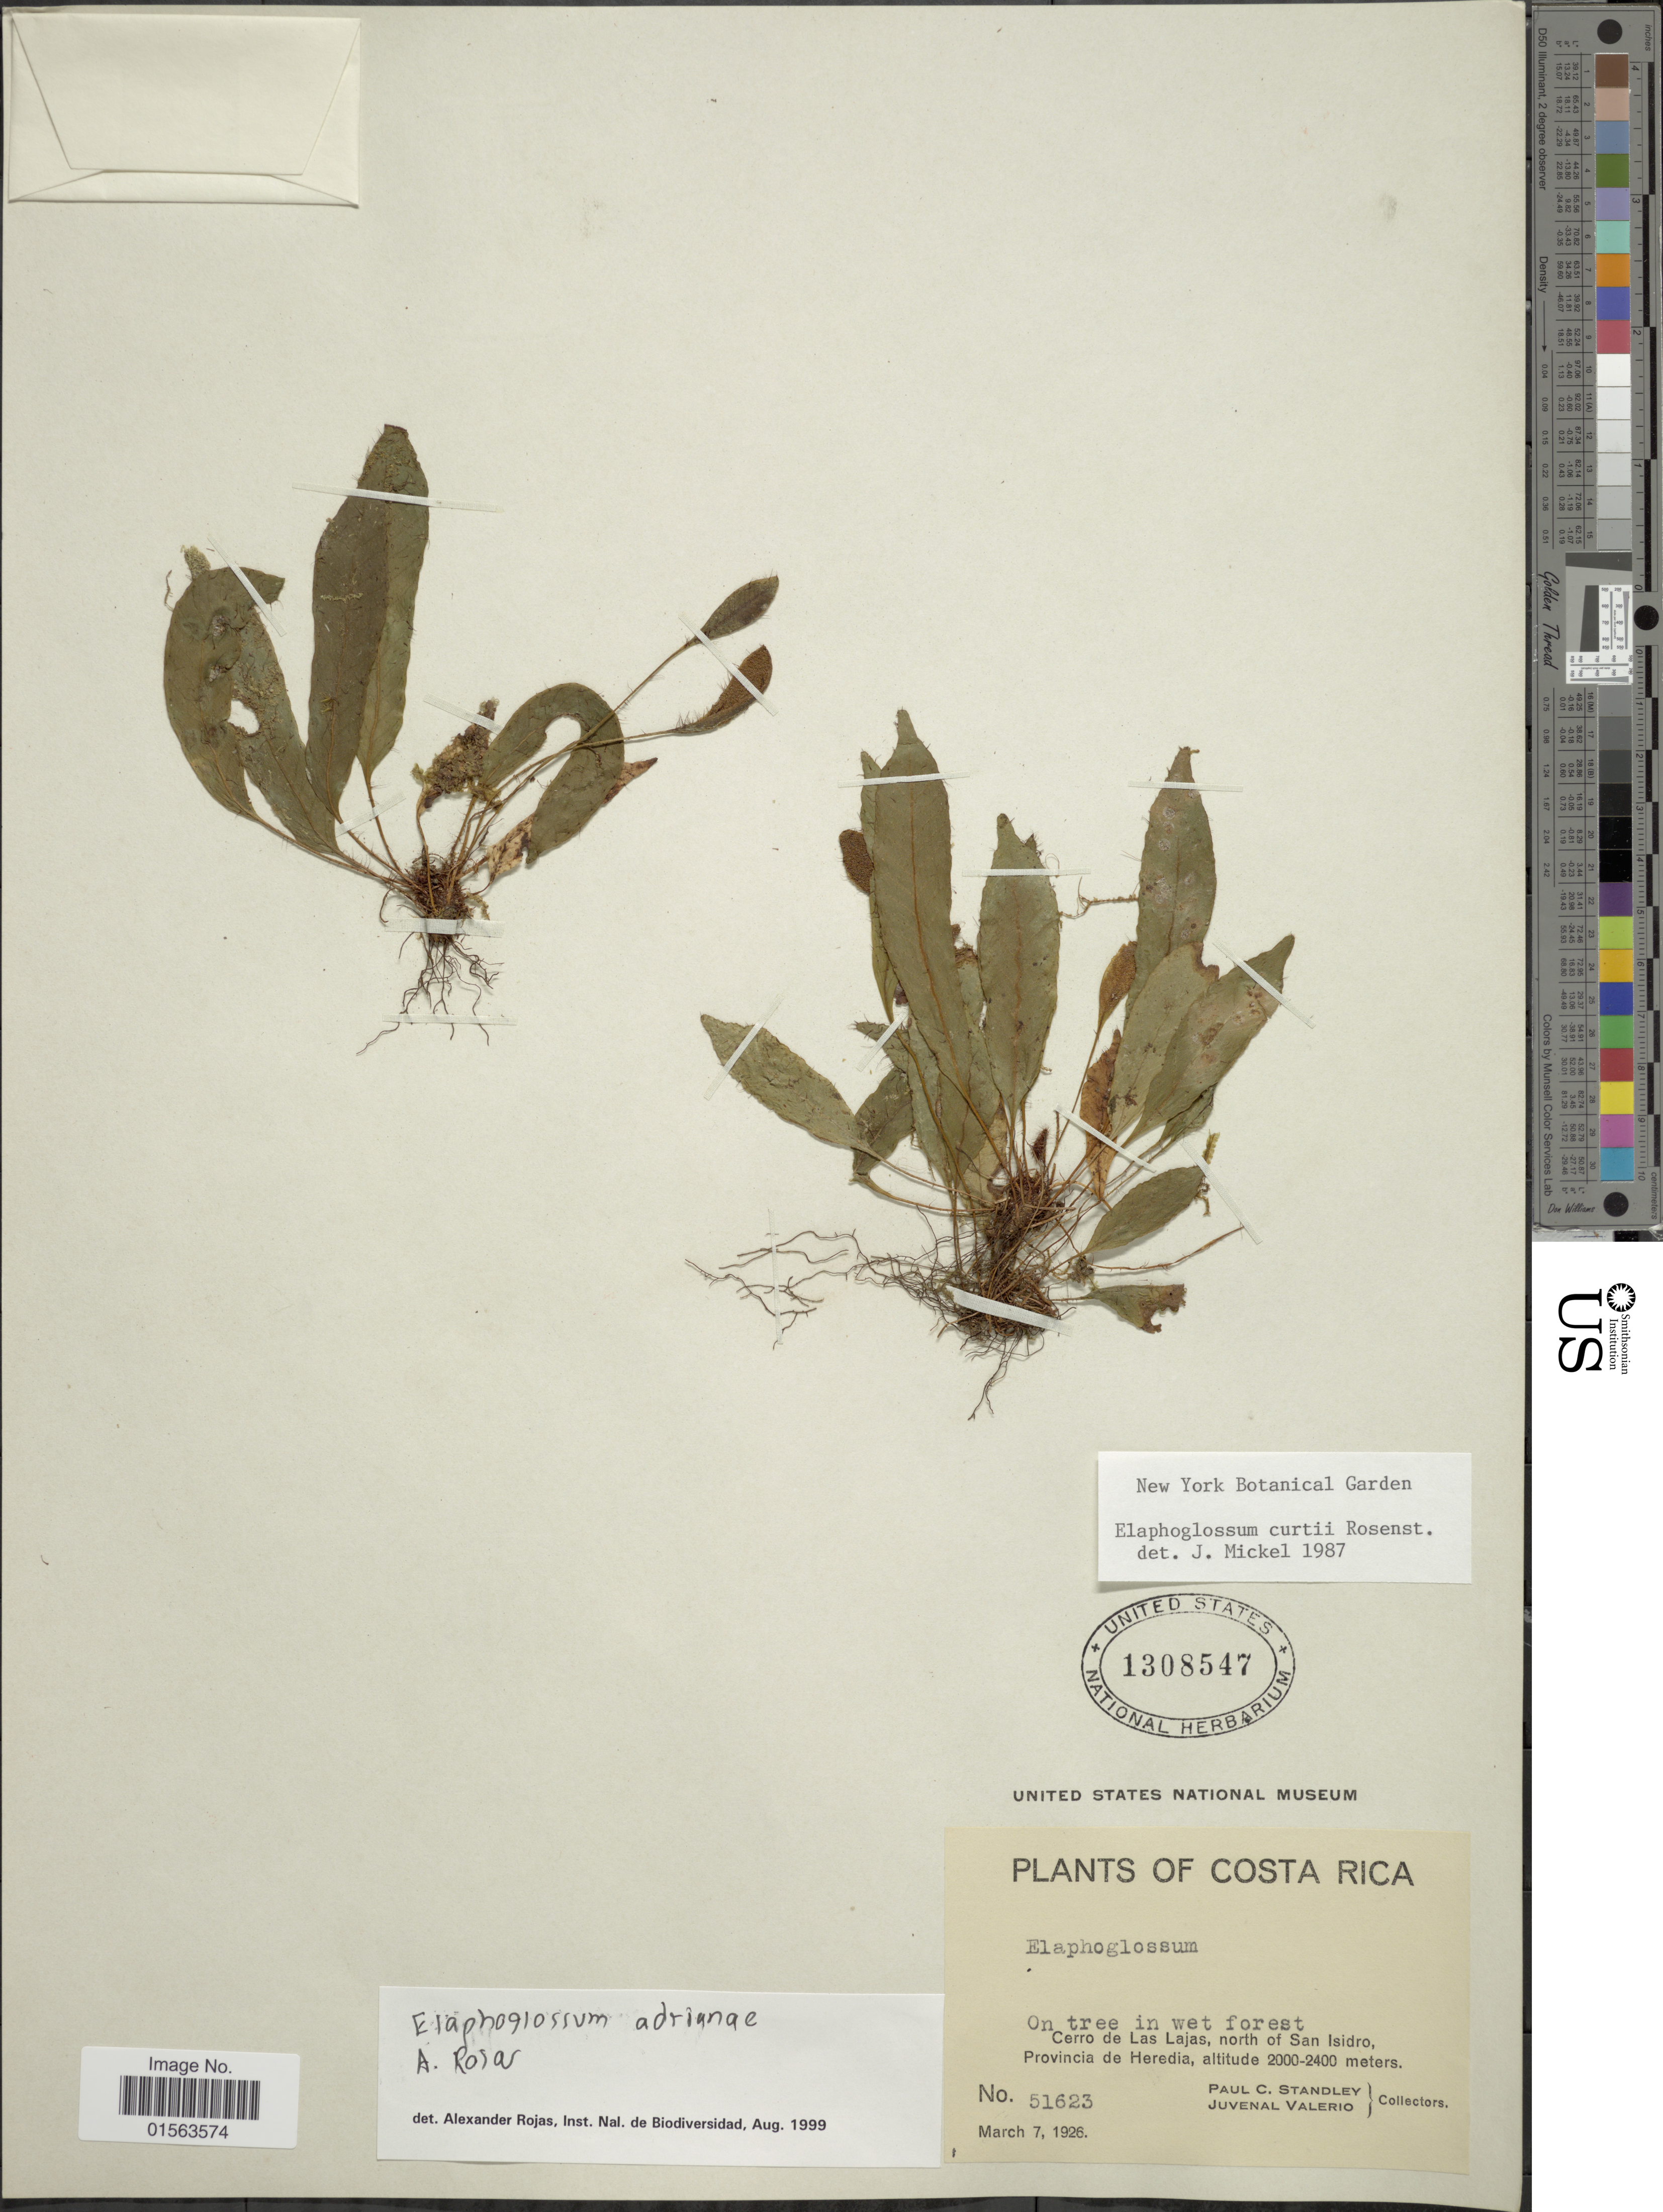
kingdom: Plantae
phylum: Tracheophyta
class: Polypodiopsida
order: Polypodiales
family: Dryopteridaceae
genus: Elaphoglossum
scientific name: Elaphoglossum curtii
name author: Rosenst.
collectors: P. C. Standley & J. Valerio R.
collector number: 51623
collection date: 1926-03-07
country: Costa Rica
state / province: Heredia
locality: Cerro de Las Lajas, north of San Isidro, Provincia de Heredia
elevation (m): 2000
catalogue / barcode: US 1308547